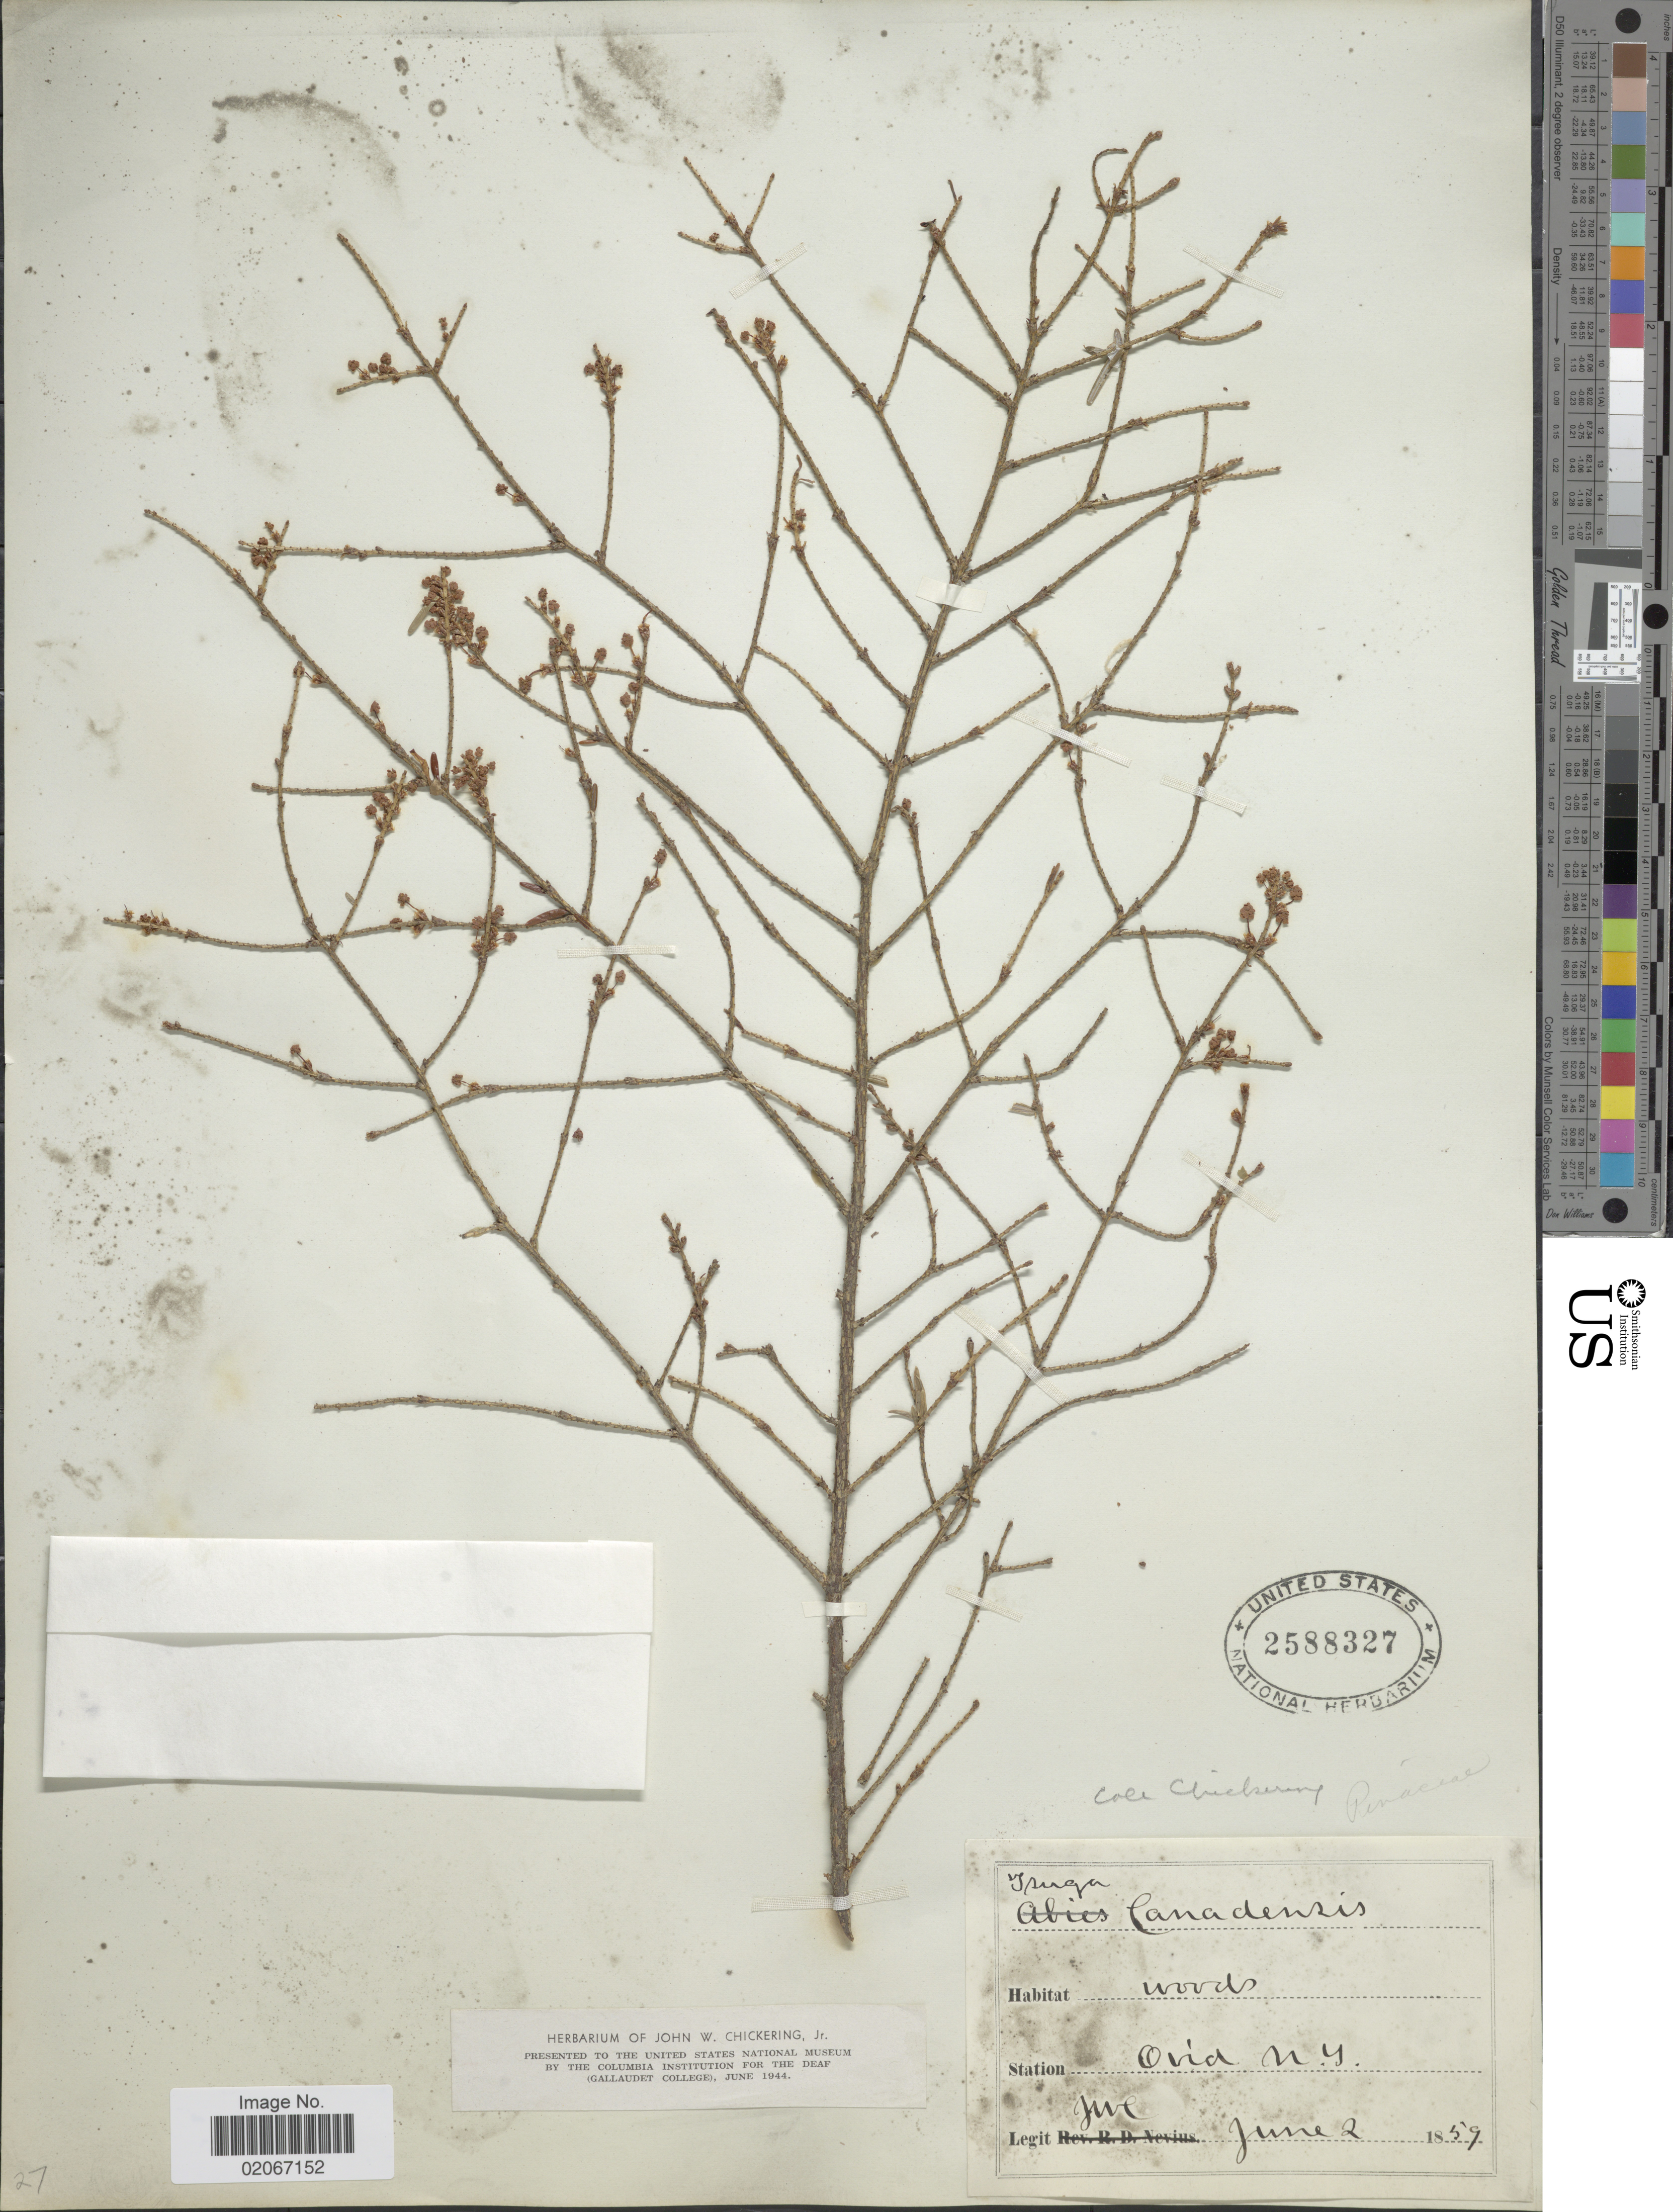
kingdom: Plantae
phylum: Tracheophyta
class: Pinopsida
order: Pinales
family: Pinaceae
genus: Tsuga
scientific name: Tsuga canadensis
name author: (L.) Carrière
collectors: J. Chickering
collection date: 1859-06-02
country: United States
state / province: New York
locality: Ovid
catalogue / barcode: US 2588327